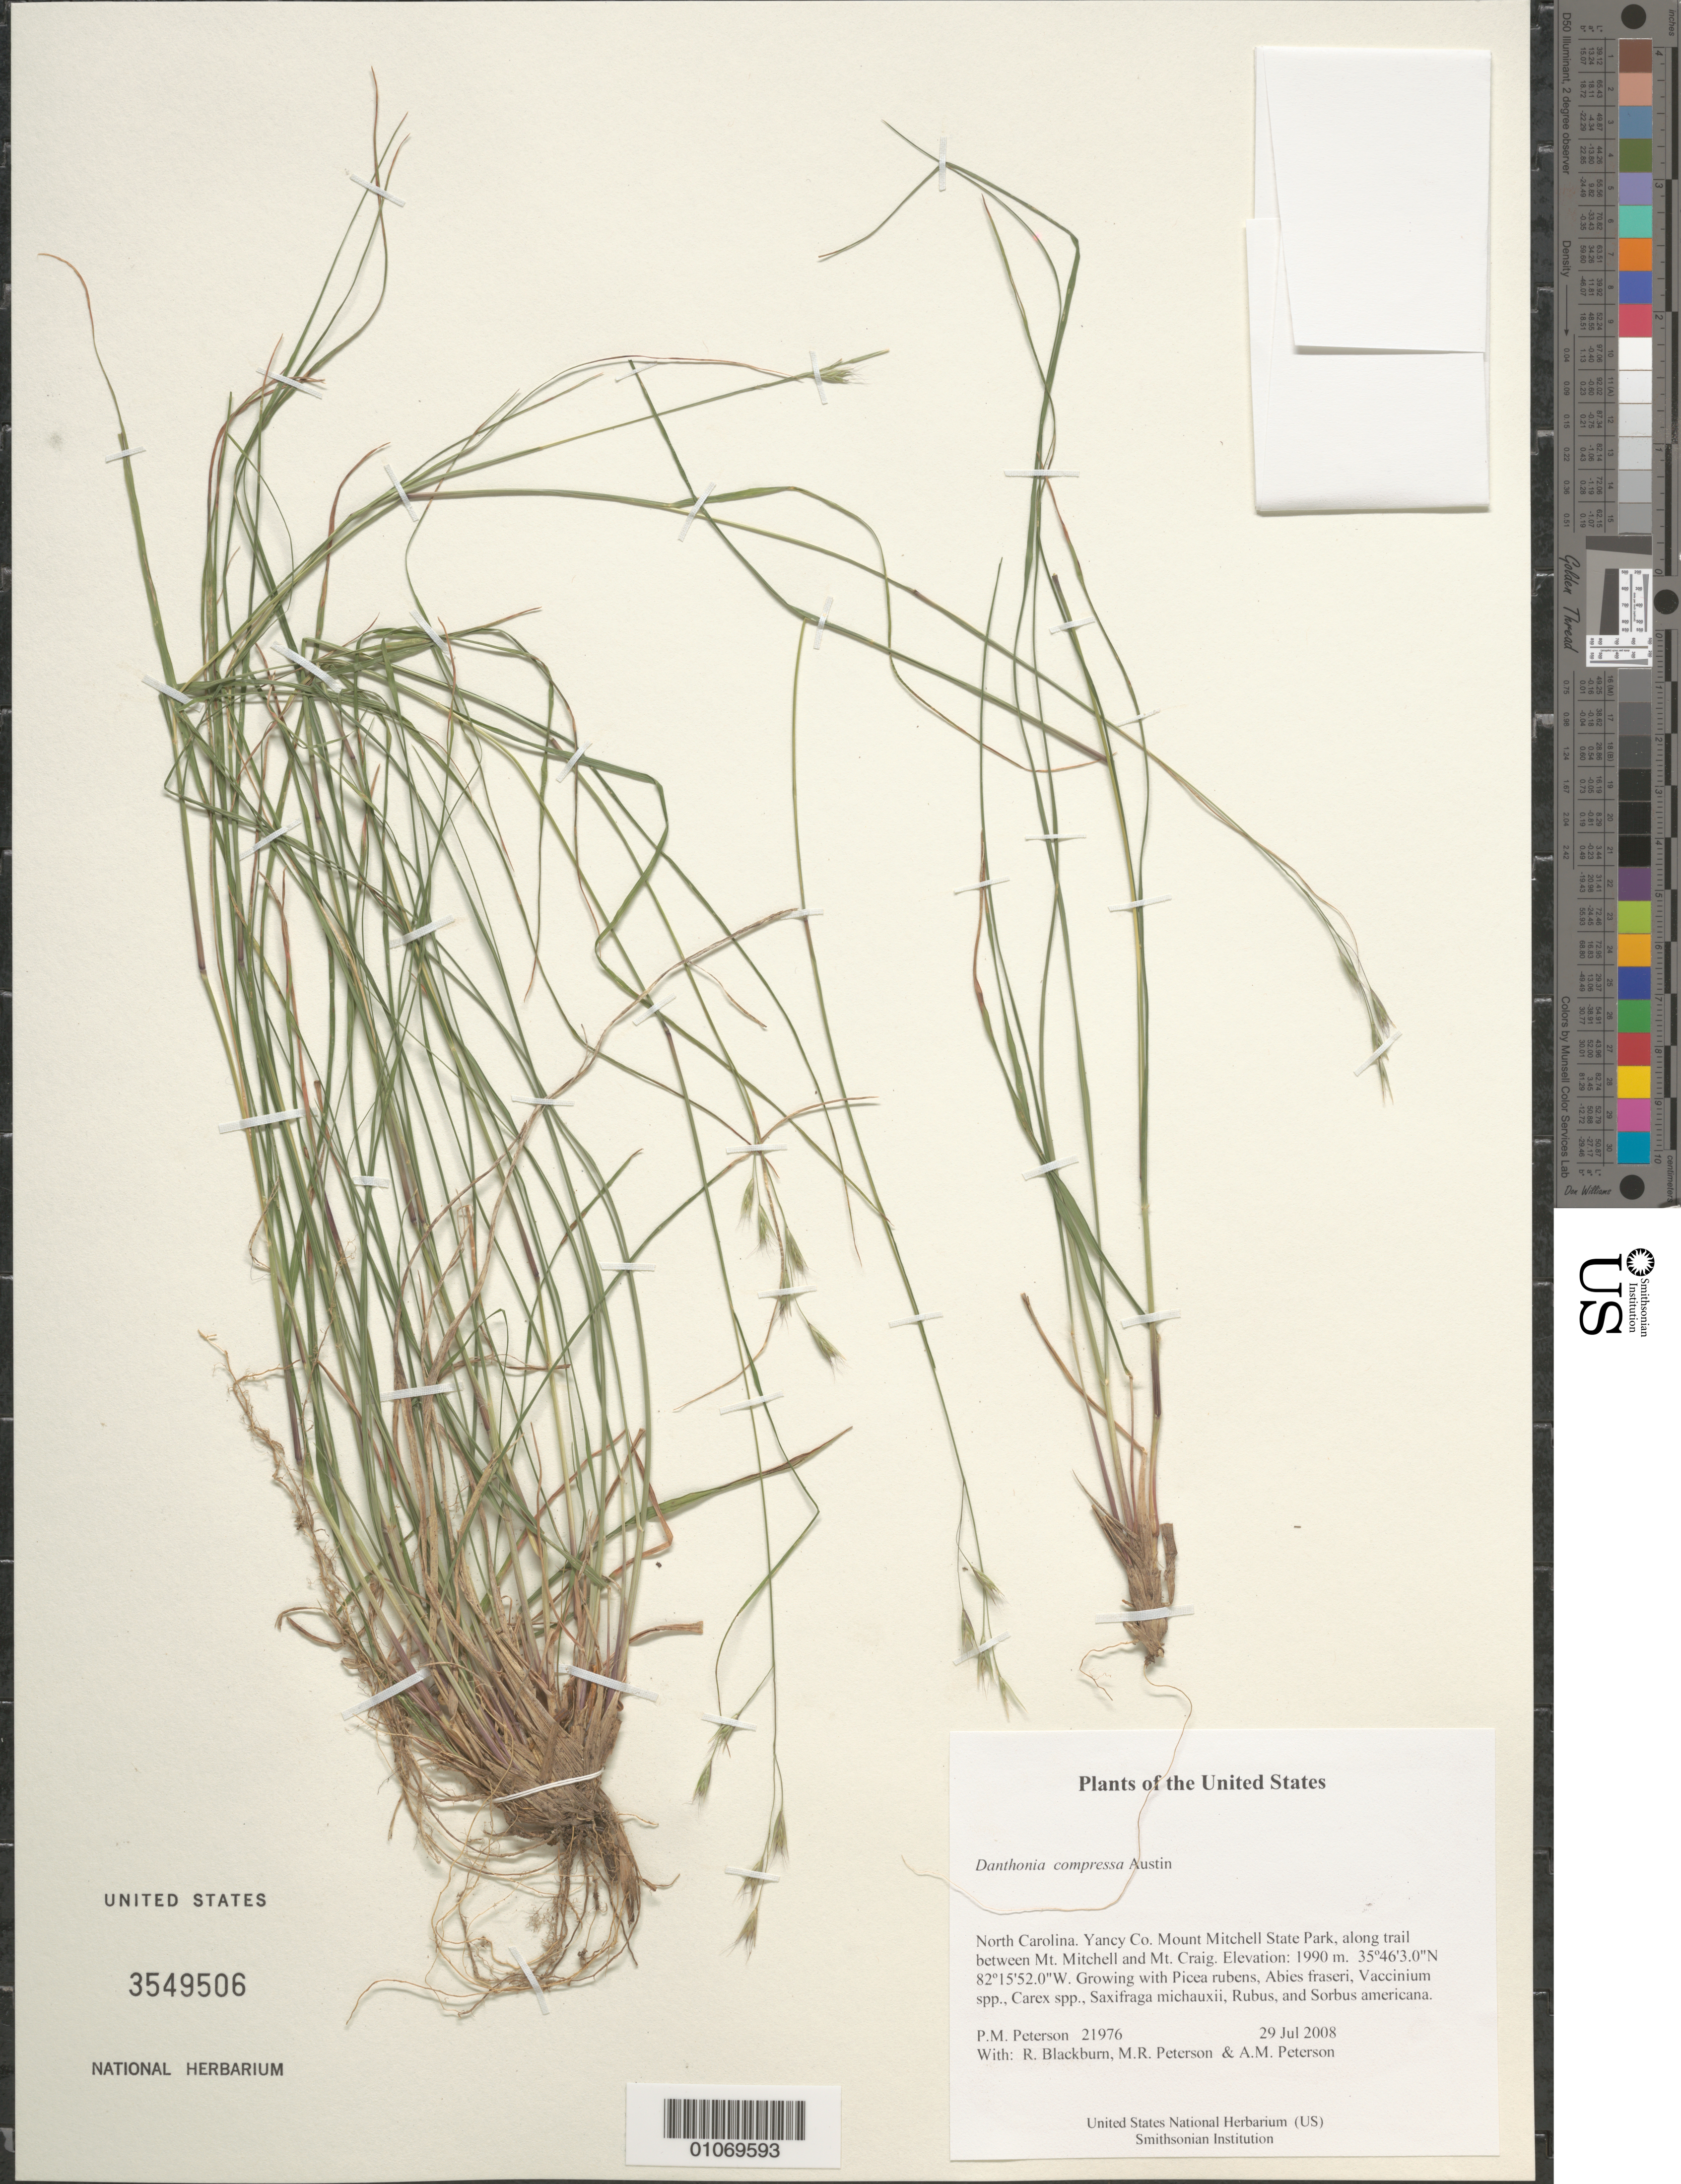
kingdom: Plantae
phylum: Tracheophyta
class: Liliopsida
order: Poales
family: Poaceae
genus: Danthonia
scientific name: Danthonia compressa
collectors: P. M. Peterson, R. Blackburn, M. Peterson & A. M. Peterson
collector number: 21976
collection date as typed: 29 Jul 2008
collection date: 2008-07-29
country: United States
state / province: North Carolina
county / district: Yancy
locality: Mount Mitchell State Park, along trail between Mt. Mitchell and Mt. Craig.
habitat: Growing with Picea rubens, Abies fraseri, Vaccinium spp., Carex spp., Saxifraga michauxii, Rubus, and Sorbus americana.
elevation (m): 1990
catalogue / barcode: US 3549506